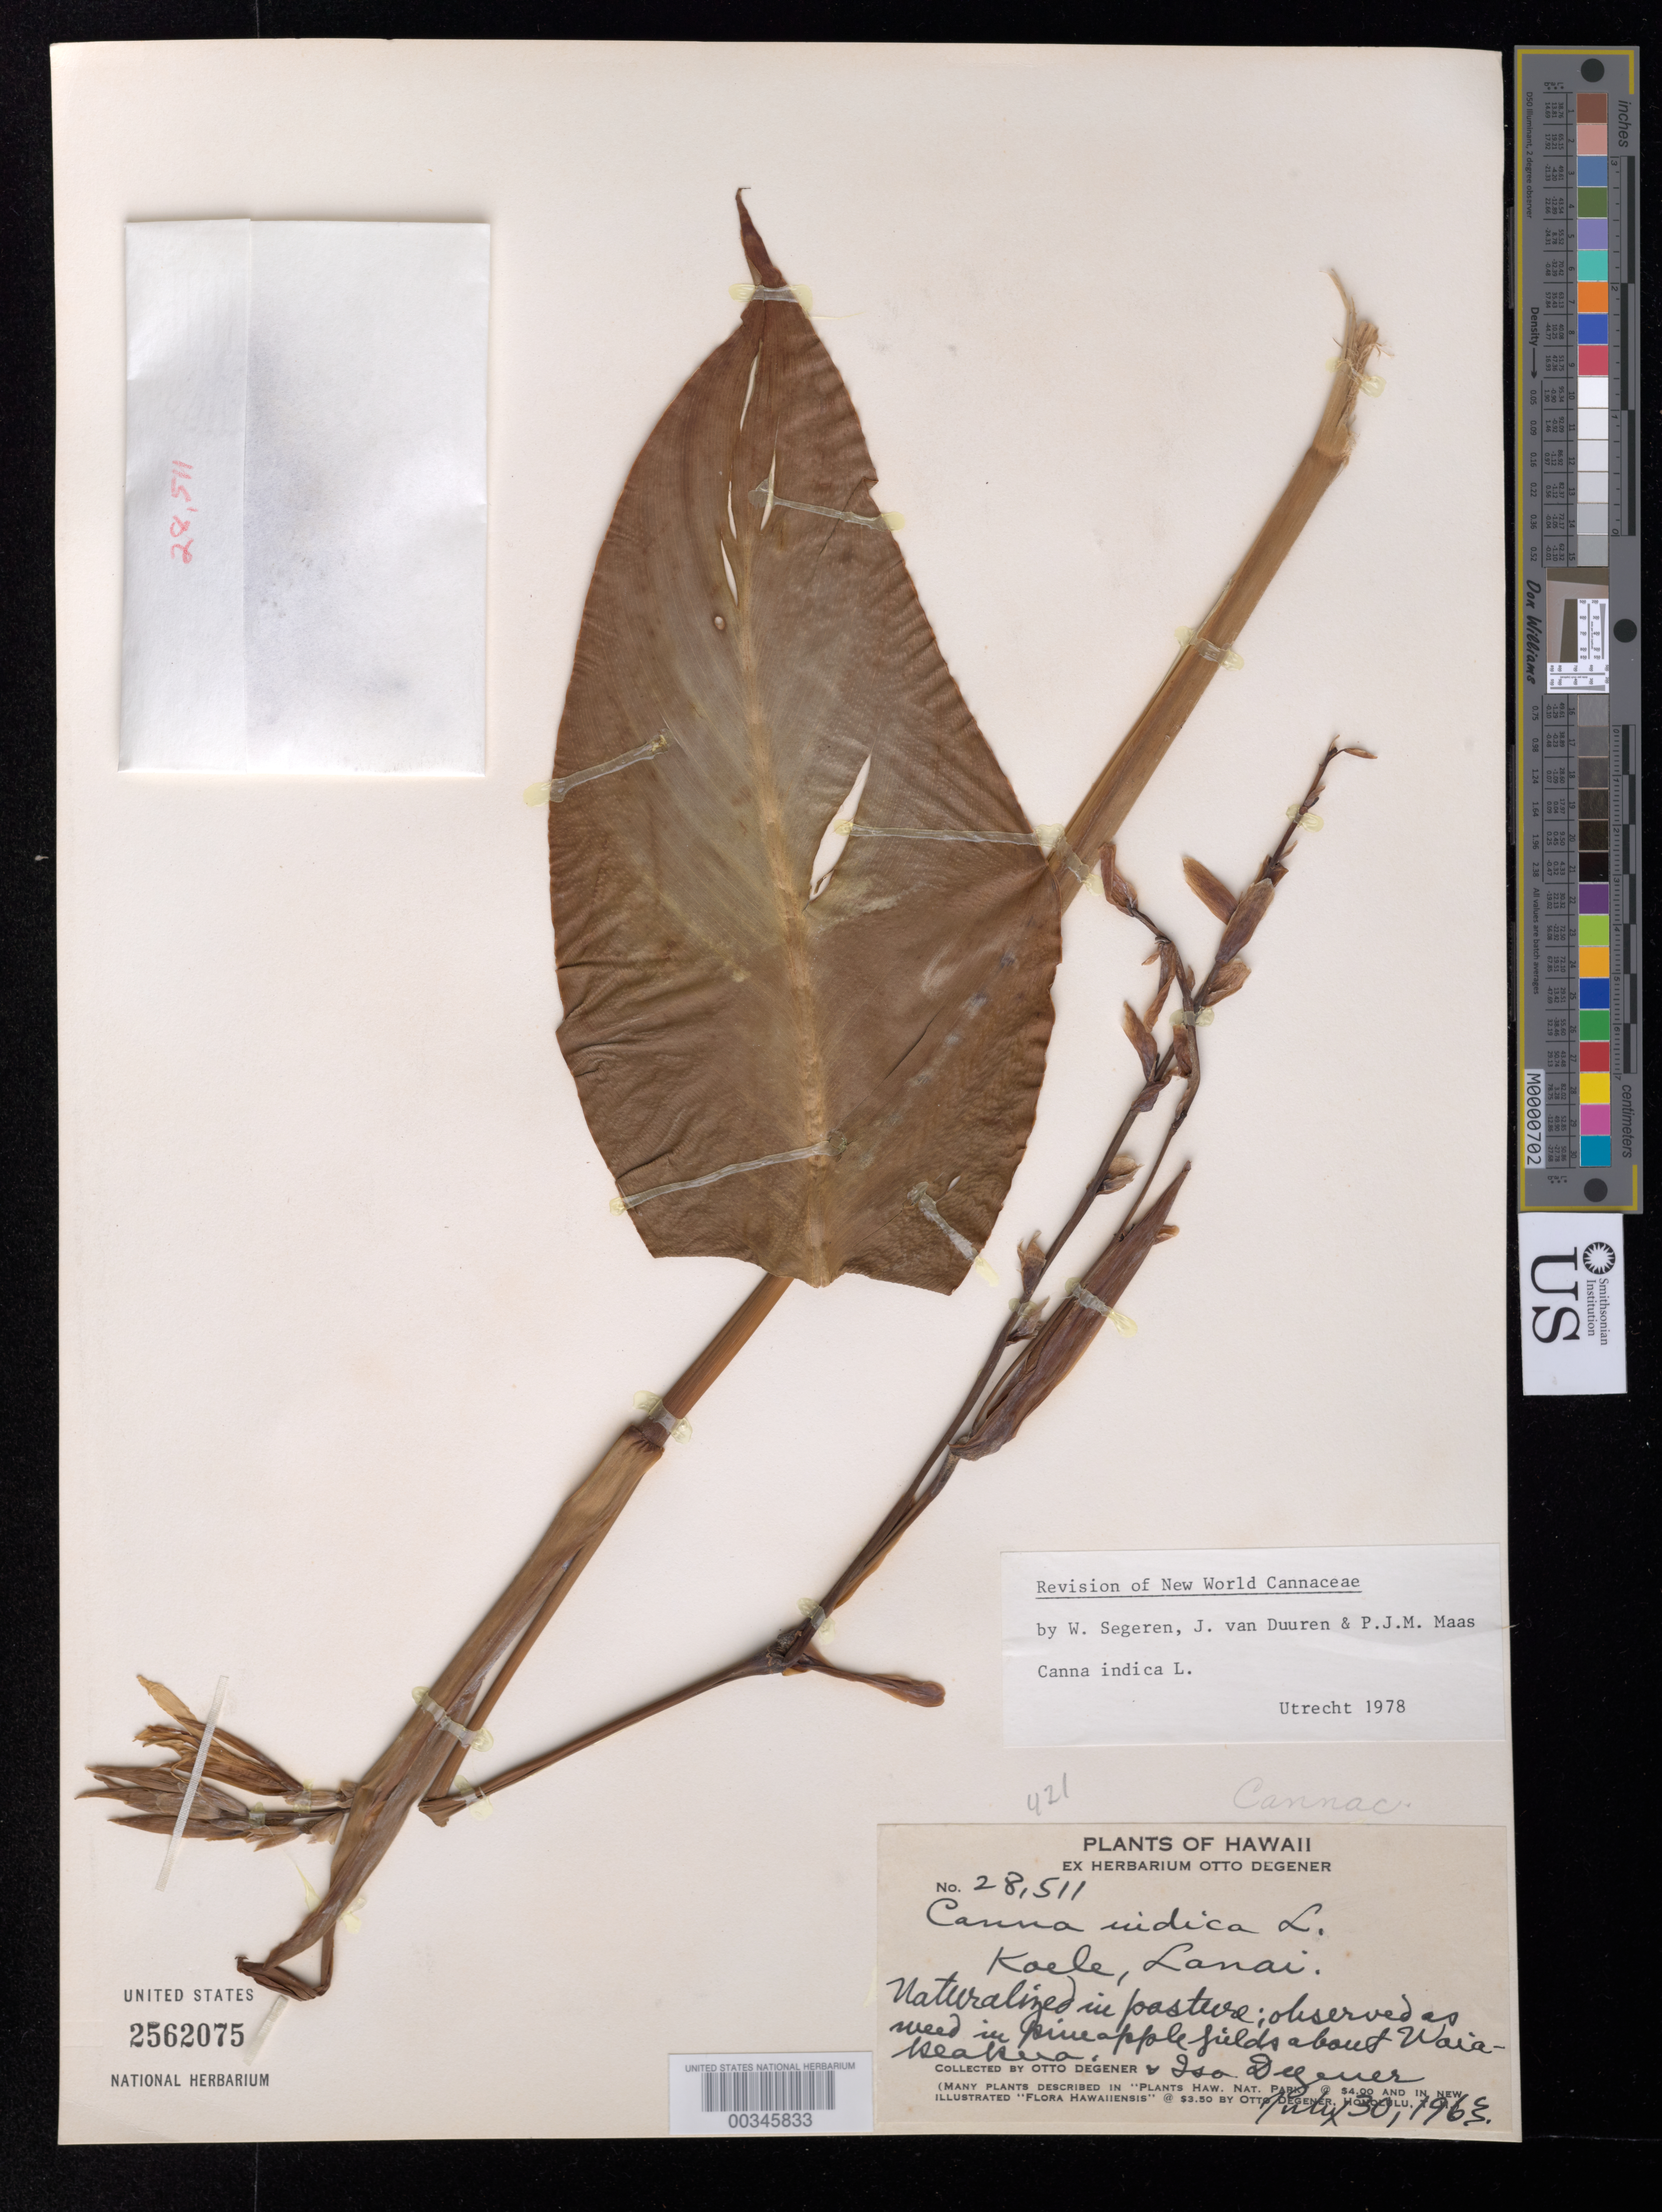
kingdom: Plantae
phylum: Tracheophyta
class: Liliopsida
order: Zingiberales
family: Cannaceae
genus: Canna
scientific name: Canna indica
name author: L.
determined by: Segeren, W.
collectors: O. Degener & I. Degener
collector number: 28511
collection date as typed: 30 Jul 1963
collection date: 1963-07-30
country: United States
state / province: Hawaii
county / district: Maui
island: Lana'i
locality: Koele, Lanai, naturalized in pasture, fields about Waiakeakua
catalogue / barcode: US 2562075